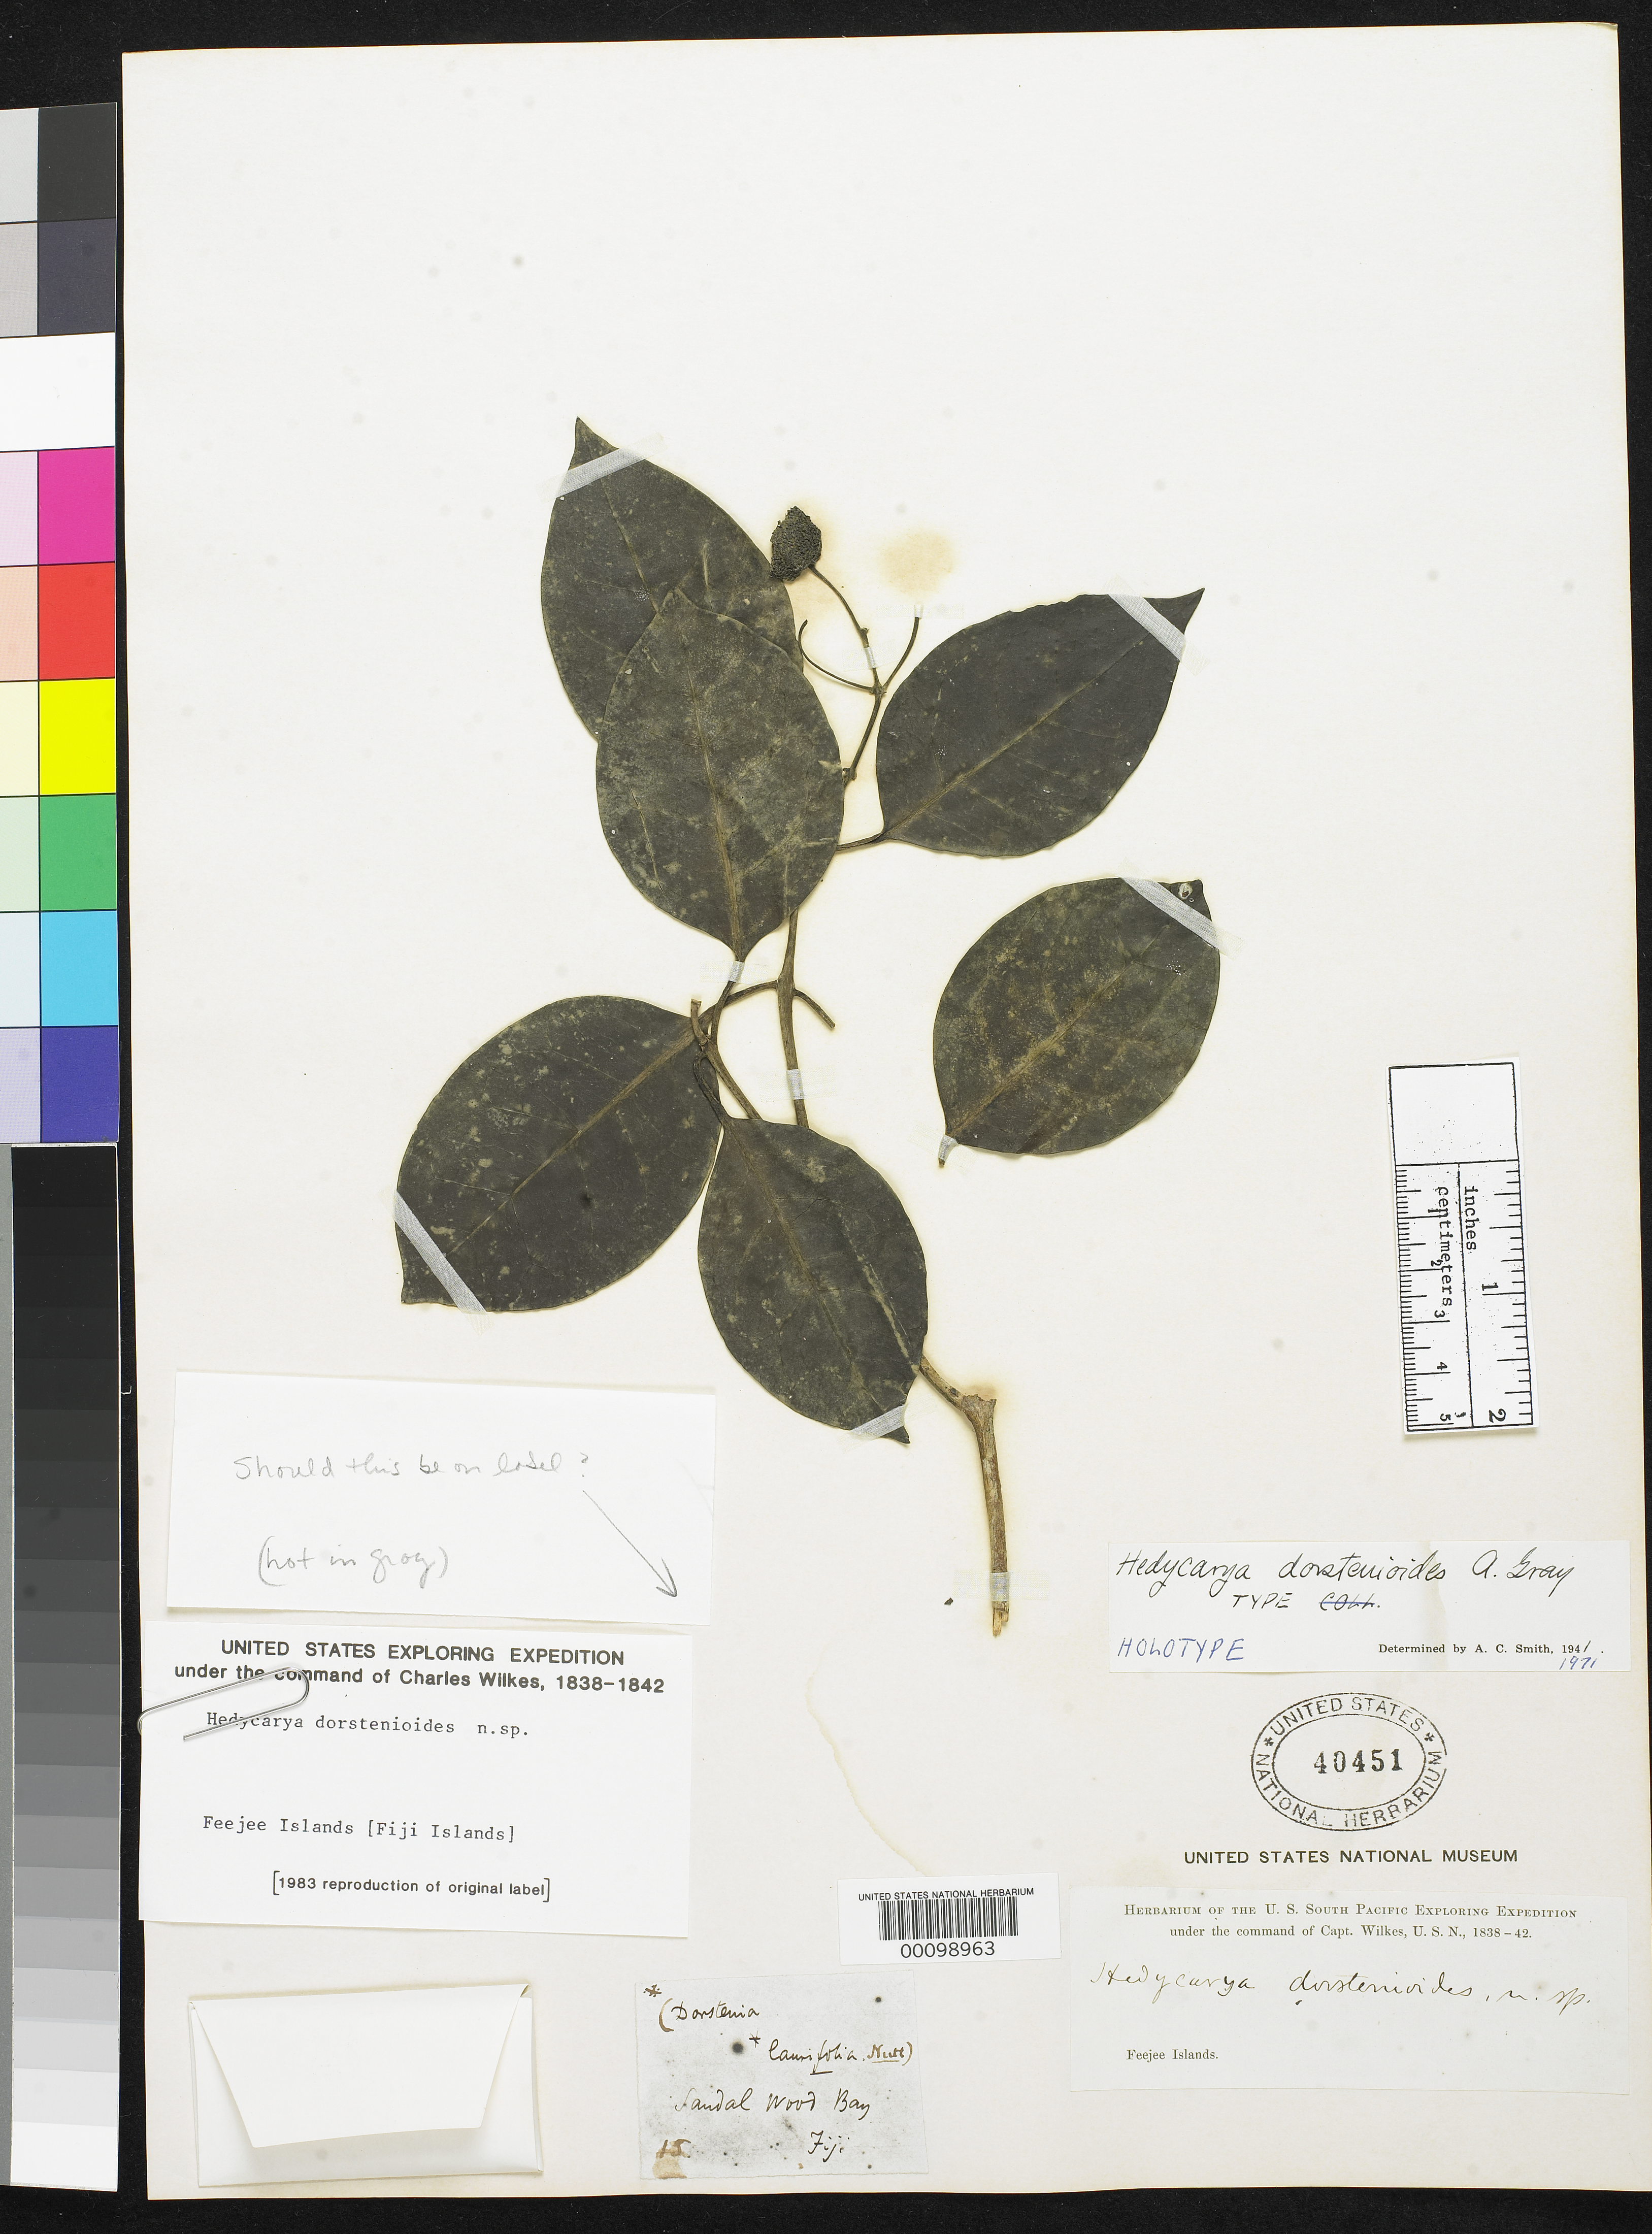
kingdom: Plantae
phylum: Tracheophyta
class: Magnoliopsida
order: Laurales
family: Monimiaceae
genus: Hedycarya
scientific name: Hedycarya dorstenioides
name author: A. Gray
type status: Type Collection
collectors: Wilkes Explor. Exped.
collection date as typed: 1838 to -- --- 1842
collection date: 1838/1842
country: Fiji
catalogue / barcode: US 40451